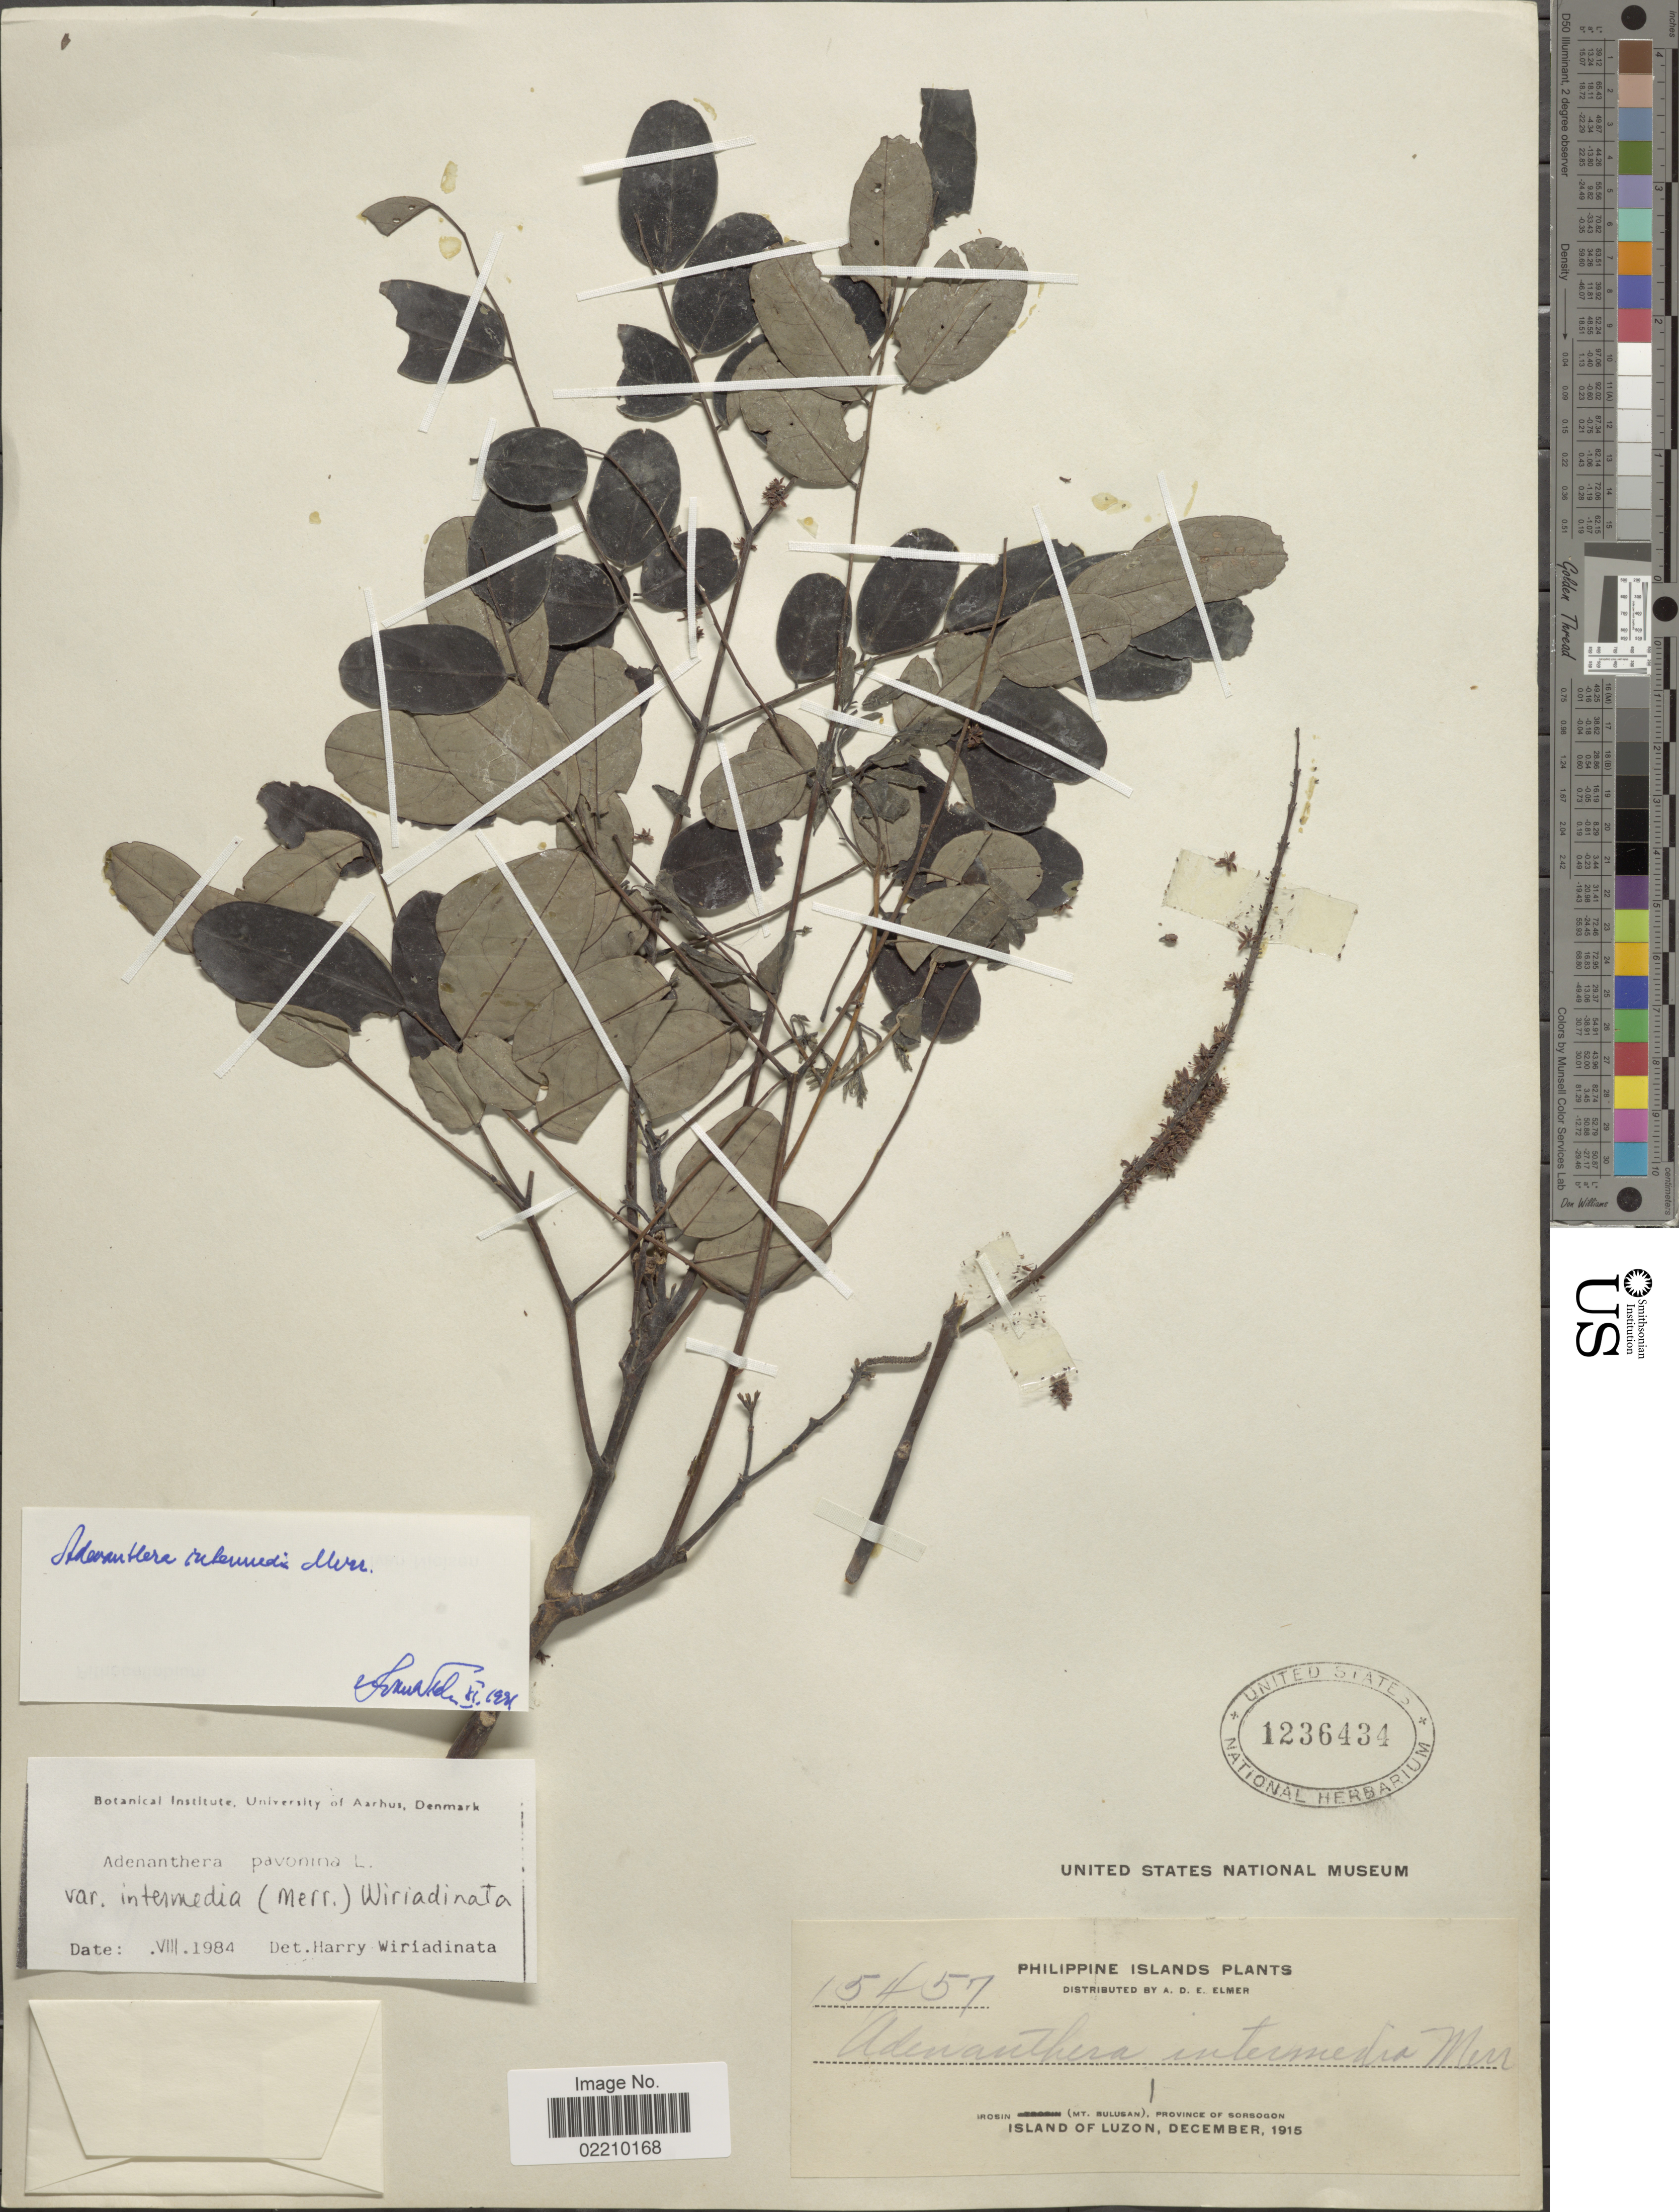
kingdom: Plantae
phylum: Tracheophyta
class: Magnoliopsida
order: Fabales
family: Fabaceae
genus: Adenanthera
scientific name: Adenanthera intermedia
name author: Merr.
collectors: A. D. E. Elmer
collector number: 15457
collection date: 1915-12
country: Philippines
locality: Irosin (Mt. Bulusan), Province of Sorsogon, Island of Luzon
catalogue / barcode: US 1236434